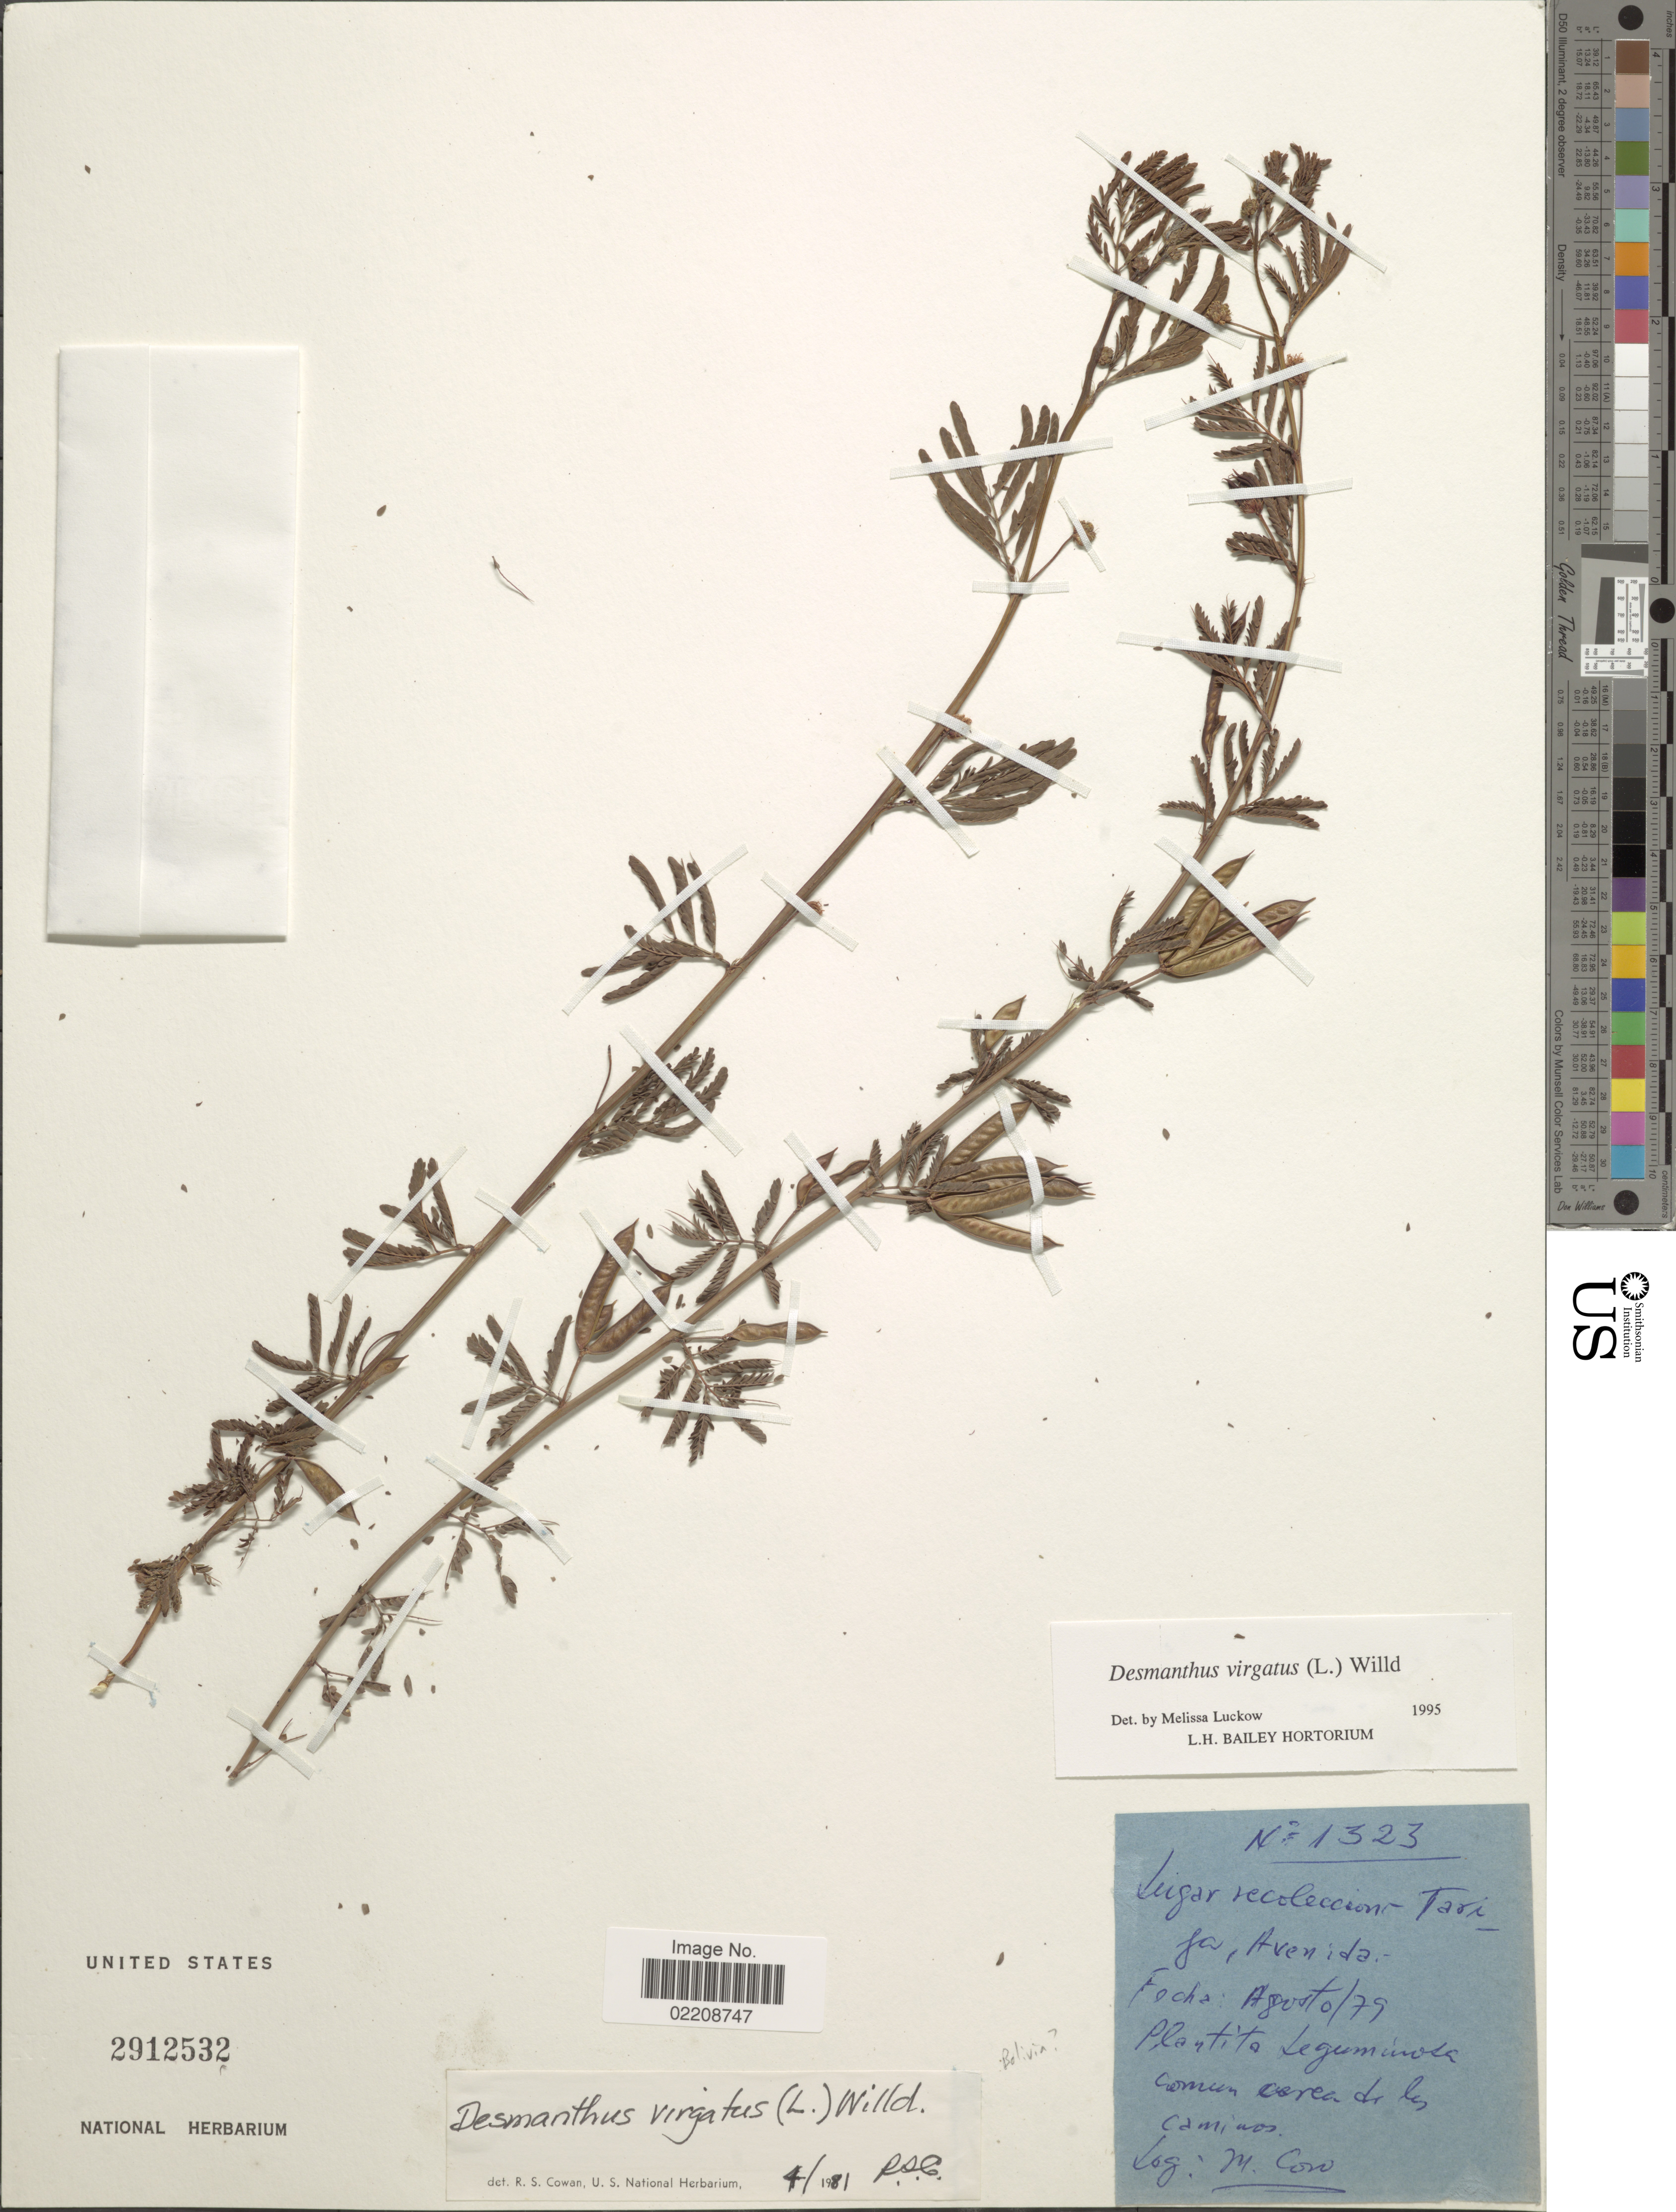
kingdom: Plantae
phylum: Tracheophyta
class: Magnoliopsida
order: Fabales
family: Fabaceae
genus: Desmanthus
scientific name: Desmanthus virgatus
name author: (L.) Willd.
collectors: M. Coro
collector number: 1323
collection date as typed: Transcribed d/m/y: /8/79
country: Bolivia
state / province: Tarija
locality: Tarija, Avenida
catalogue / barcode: US 2912532